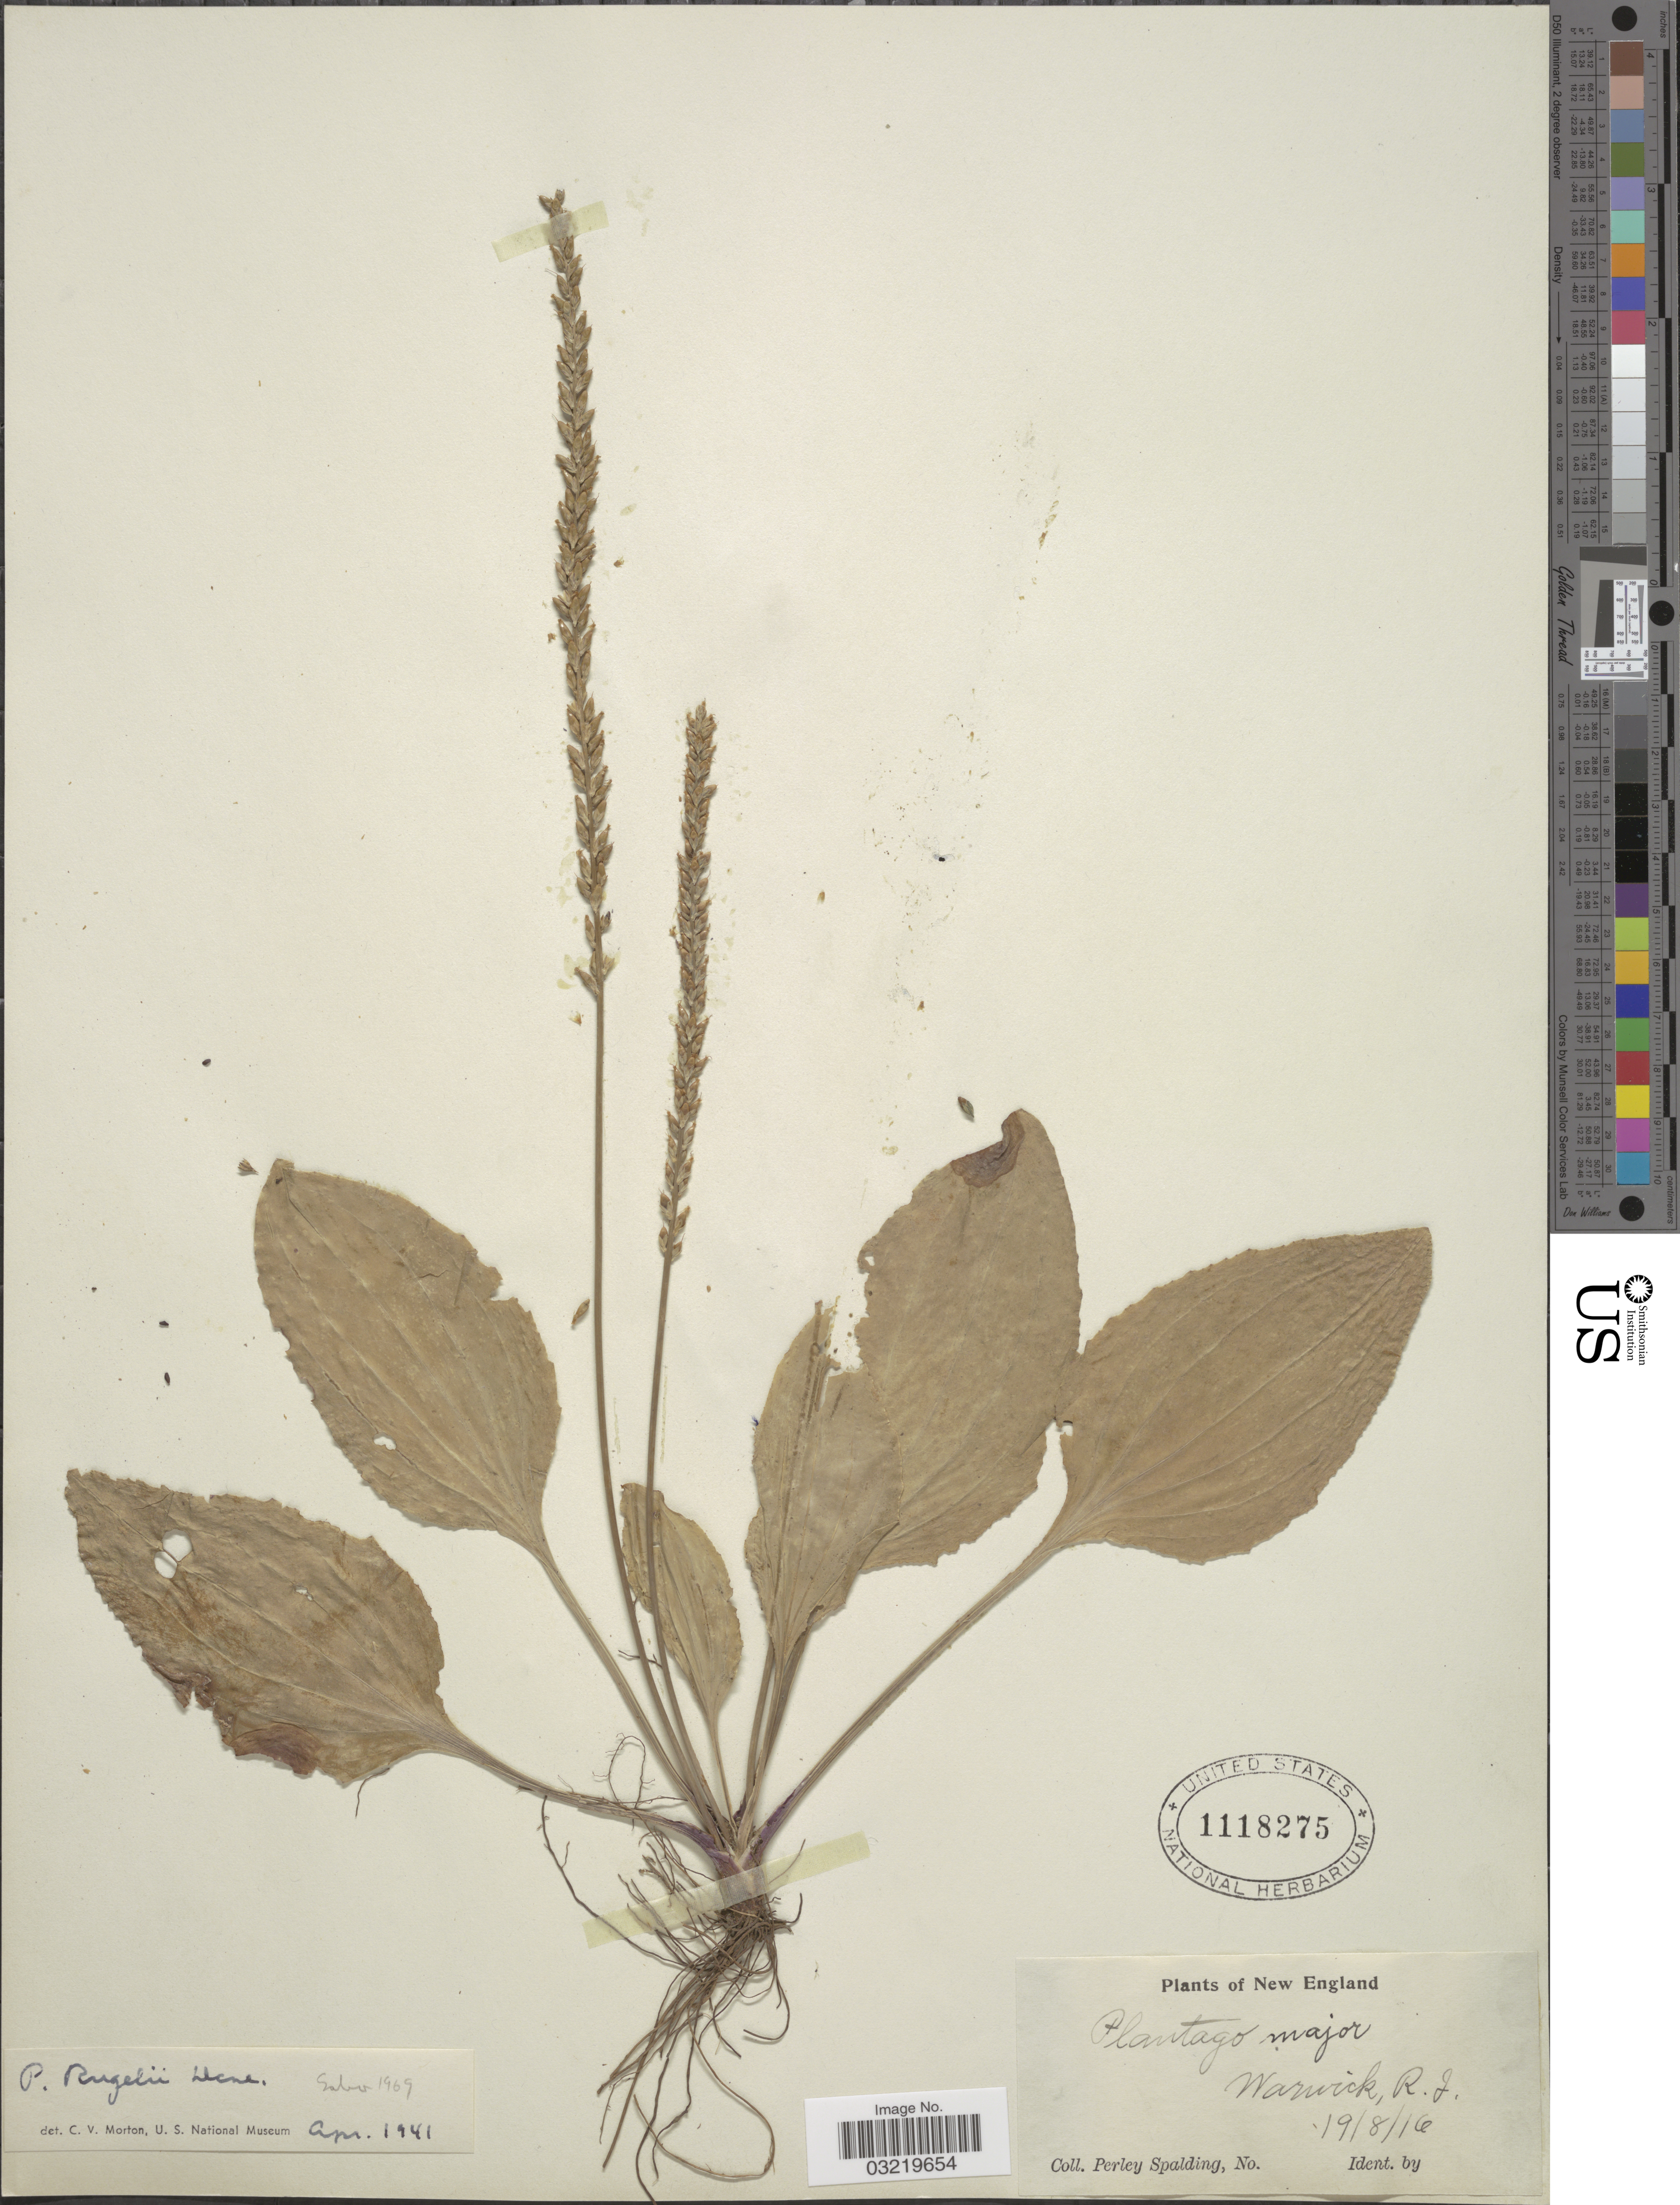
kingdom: Plantae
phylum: Tracheophyta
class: Magnoliopsida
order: Lamiales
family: Plantaginaceae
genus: Plantago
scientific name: Plantago rugelii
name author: Decne.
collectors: P. Spalding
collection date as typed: Transcribed d/m/y: 19/8/16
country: United States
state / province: Rhode Island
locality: New England. Warwick.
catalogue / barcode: US 1118275